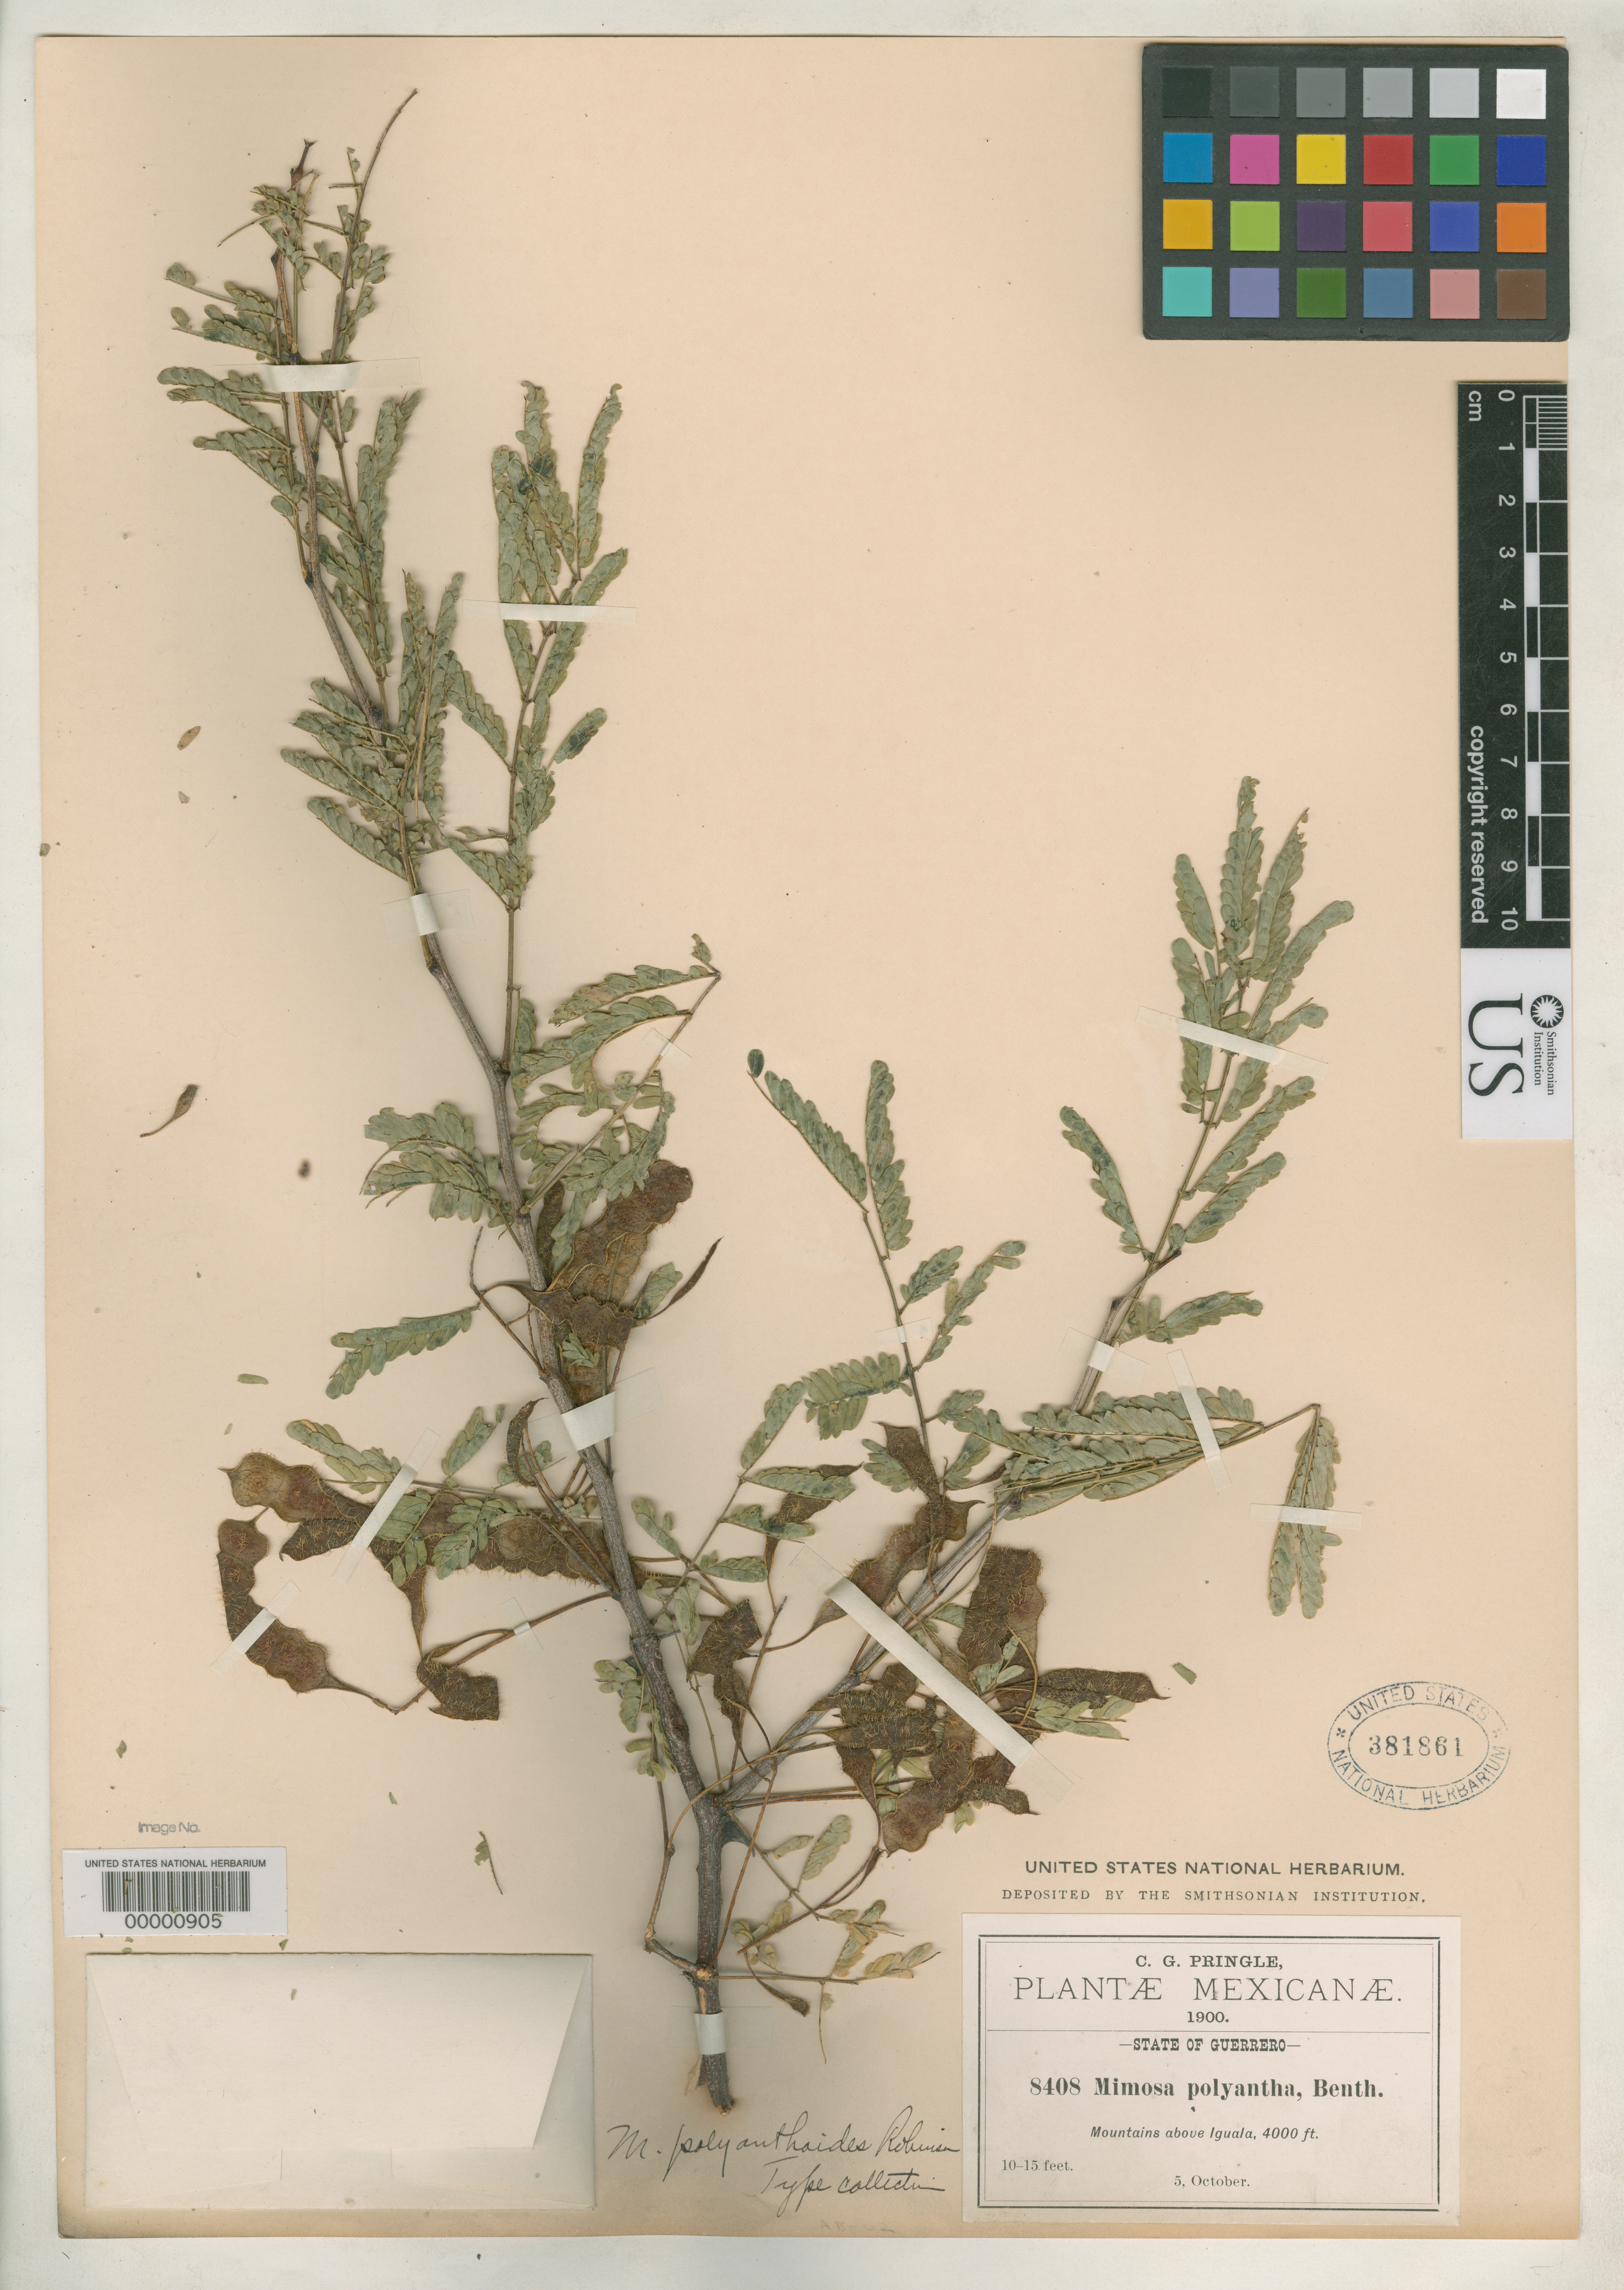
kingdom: Plantae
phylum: Tracheophyta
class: Magnoliopsida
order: Fabales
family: Fabaceae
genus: Mimosa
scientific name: Mimosa polyanthoides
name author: B.L. Rob.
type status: Isotype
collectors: C. G. Pringle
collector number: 8408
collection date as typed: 05 Oct 1900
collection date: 1900-10-05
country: Mexico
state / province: Guerrero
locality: Mountains above Iguala.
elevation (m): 1230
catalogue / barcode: US 381861